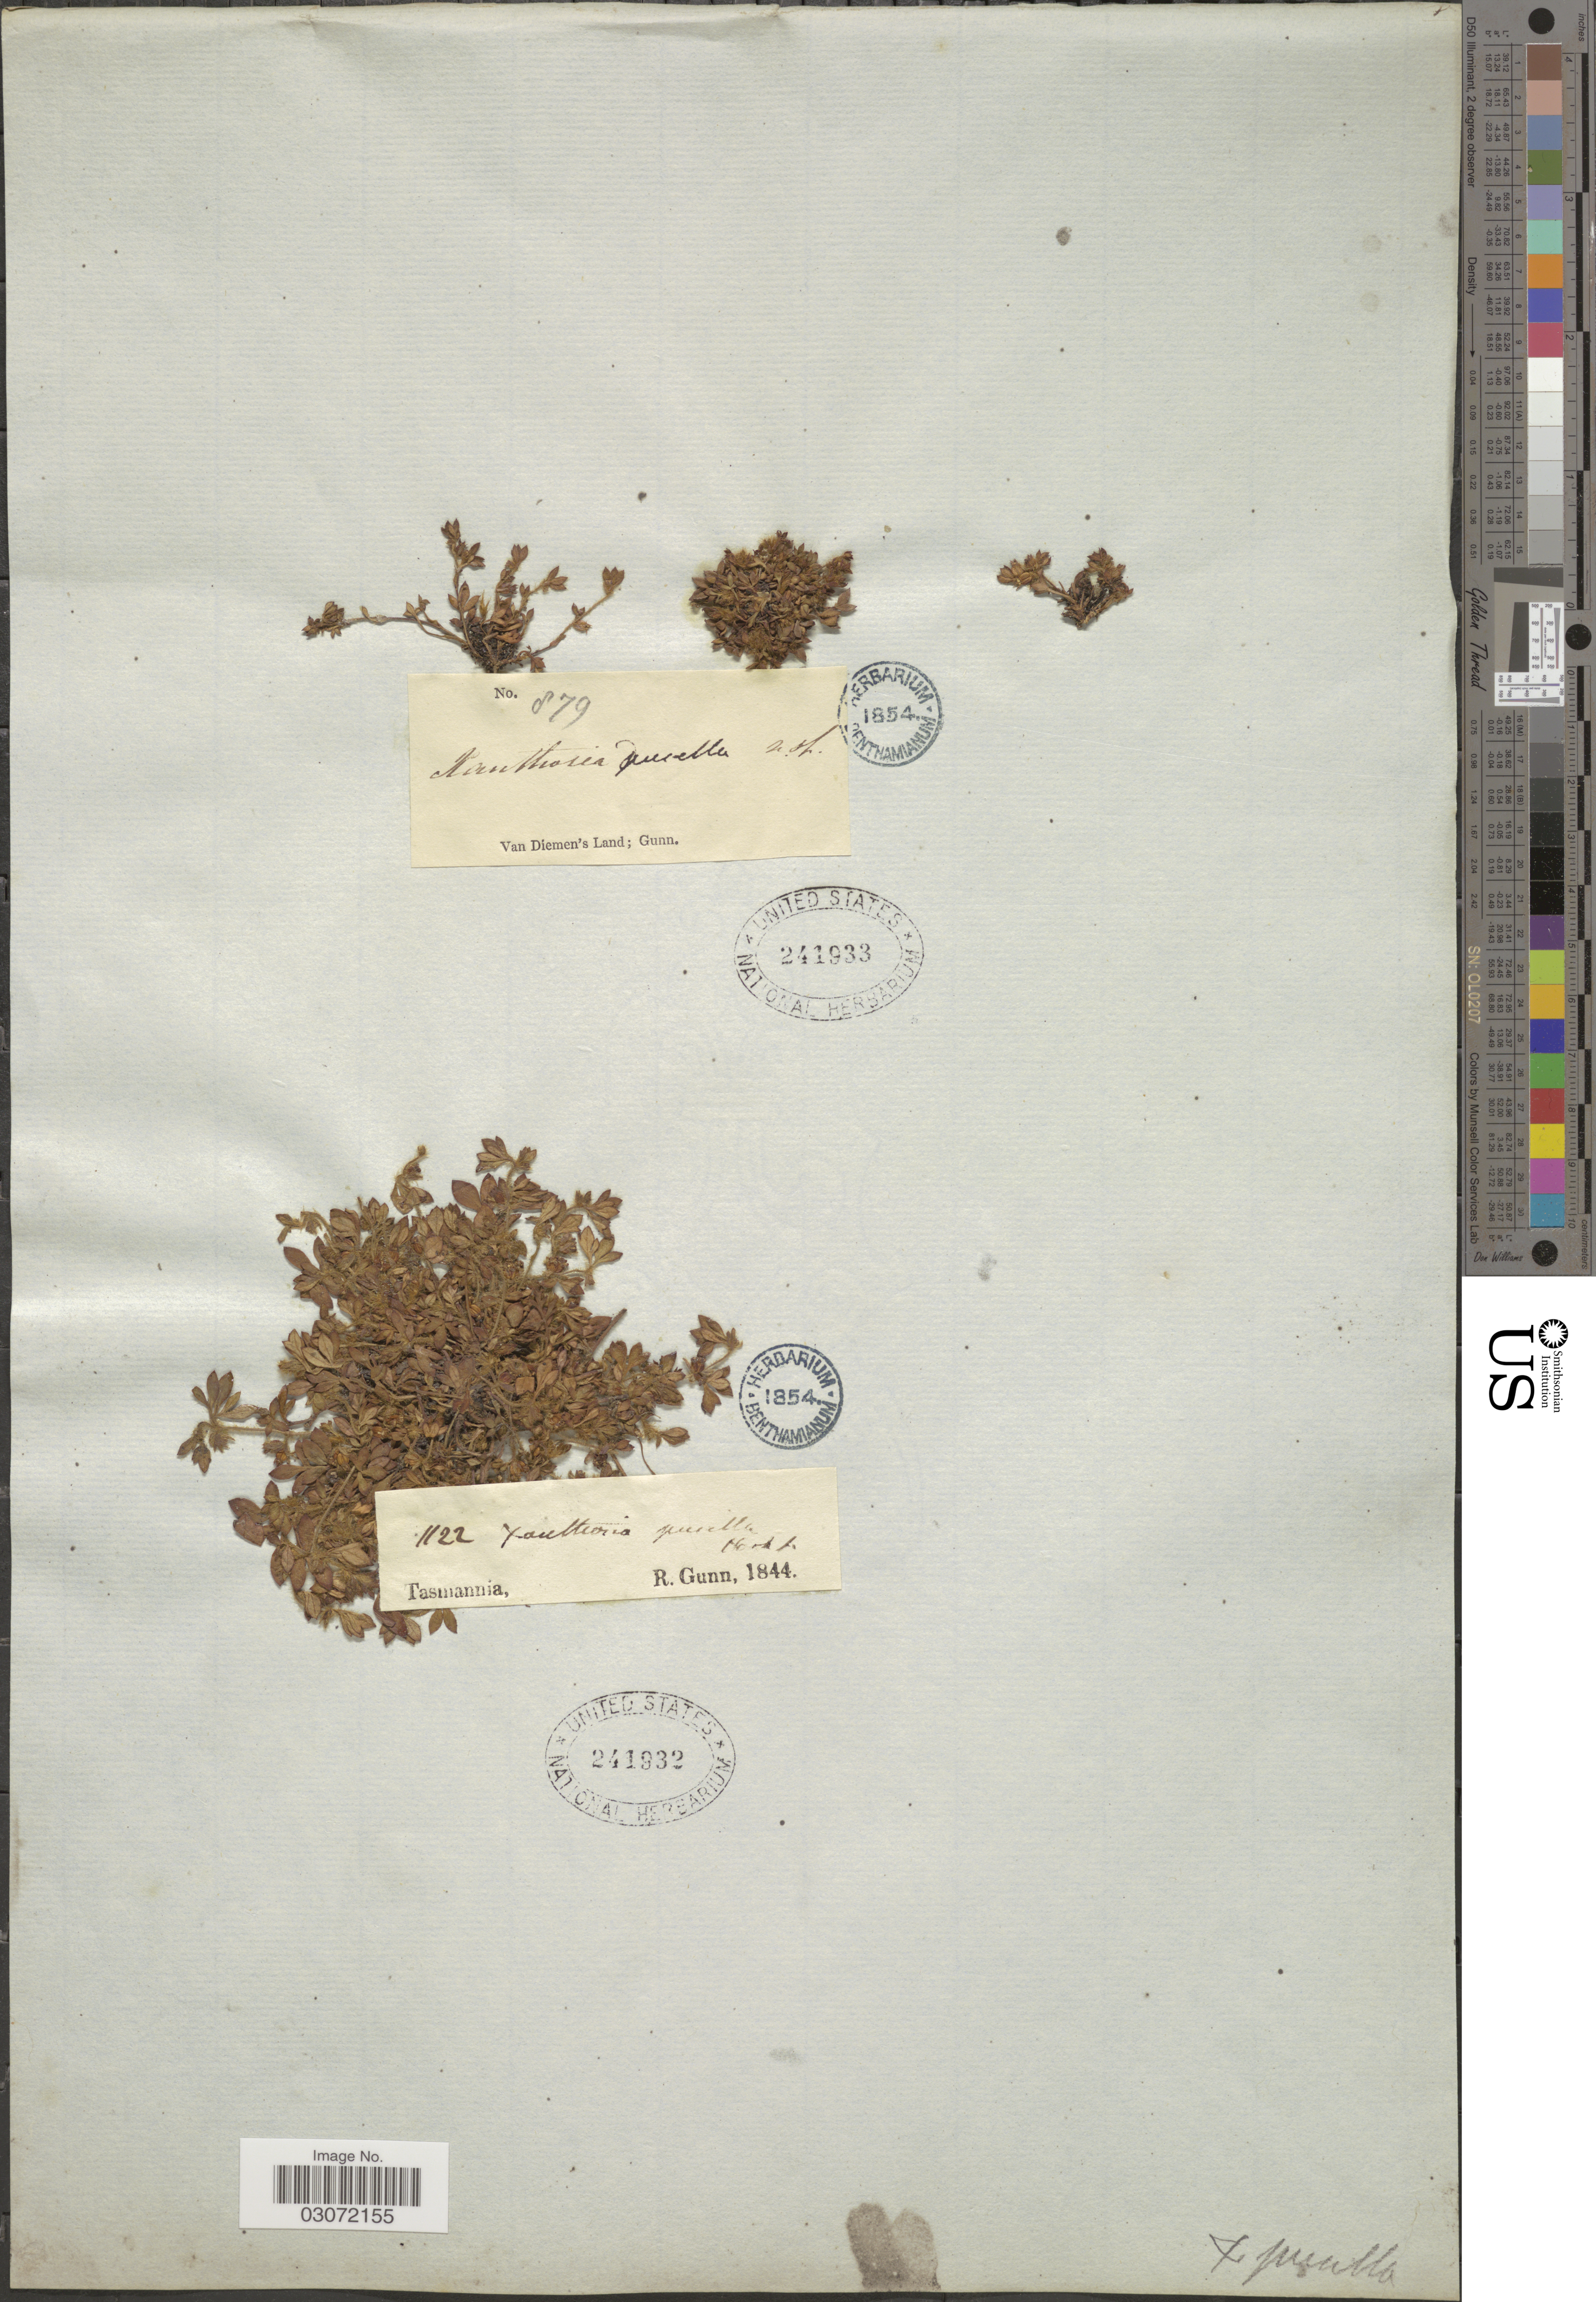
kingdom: Plantae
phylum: Tracheophyta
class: Magnoliopsida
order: Apiales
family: Apiaceae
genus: Xanthosia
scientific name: Xanthosia pusilla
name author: Bunge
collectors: R. Gunn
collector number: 1122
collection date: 1844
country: Australia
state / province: Tasmania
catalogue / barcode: US 241932